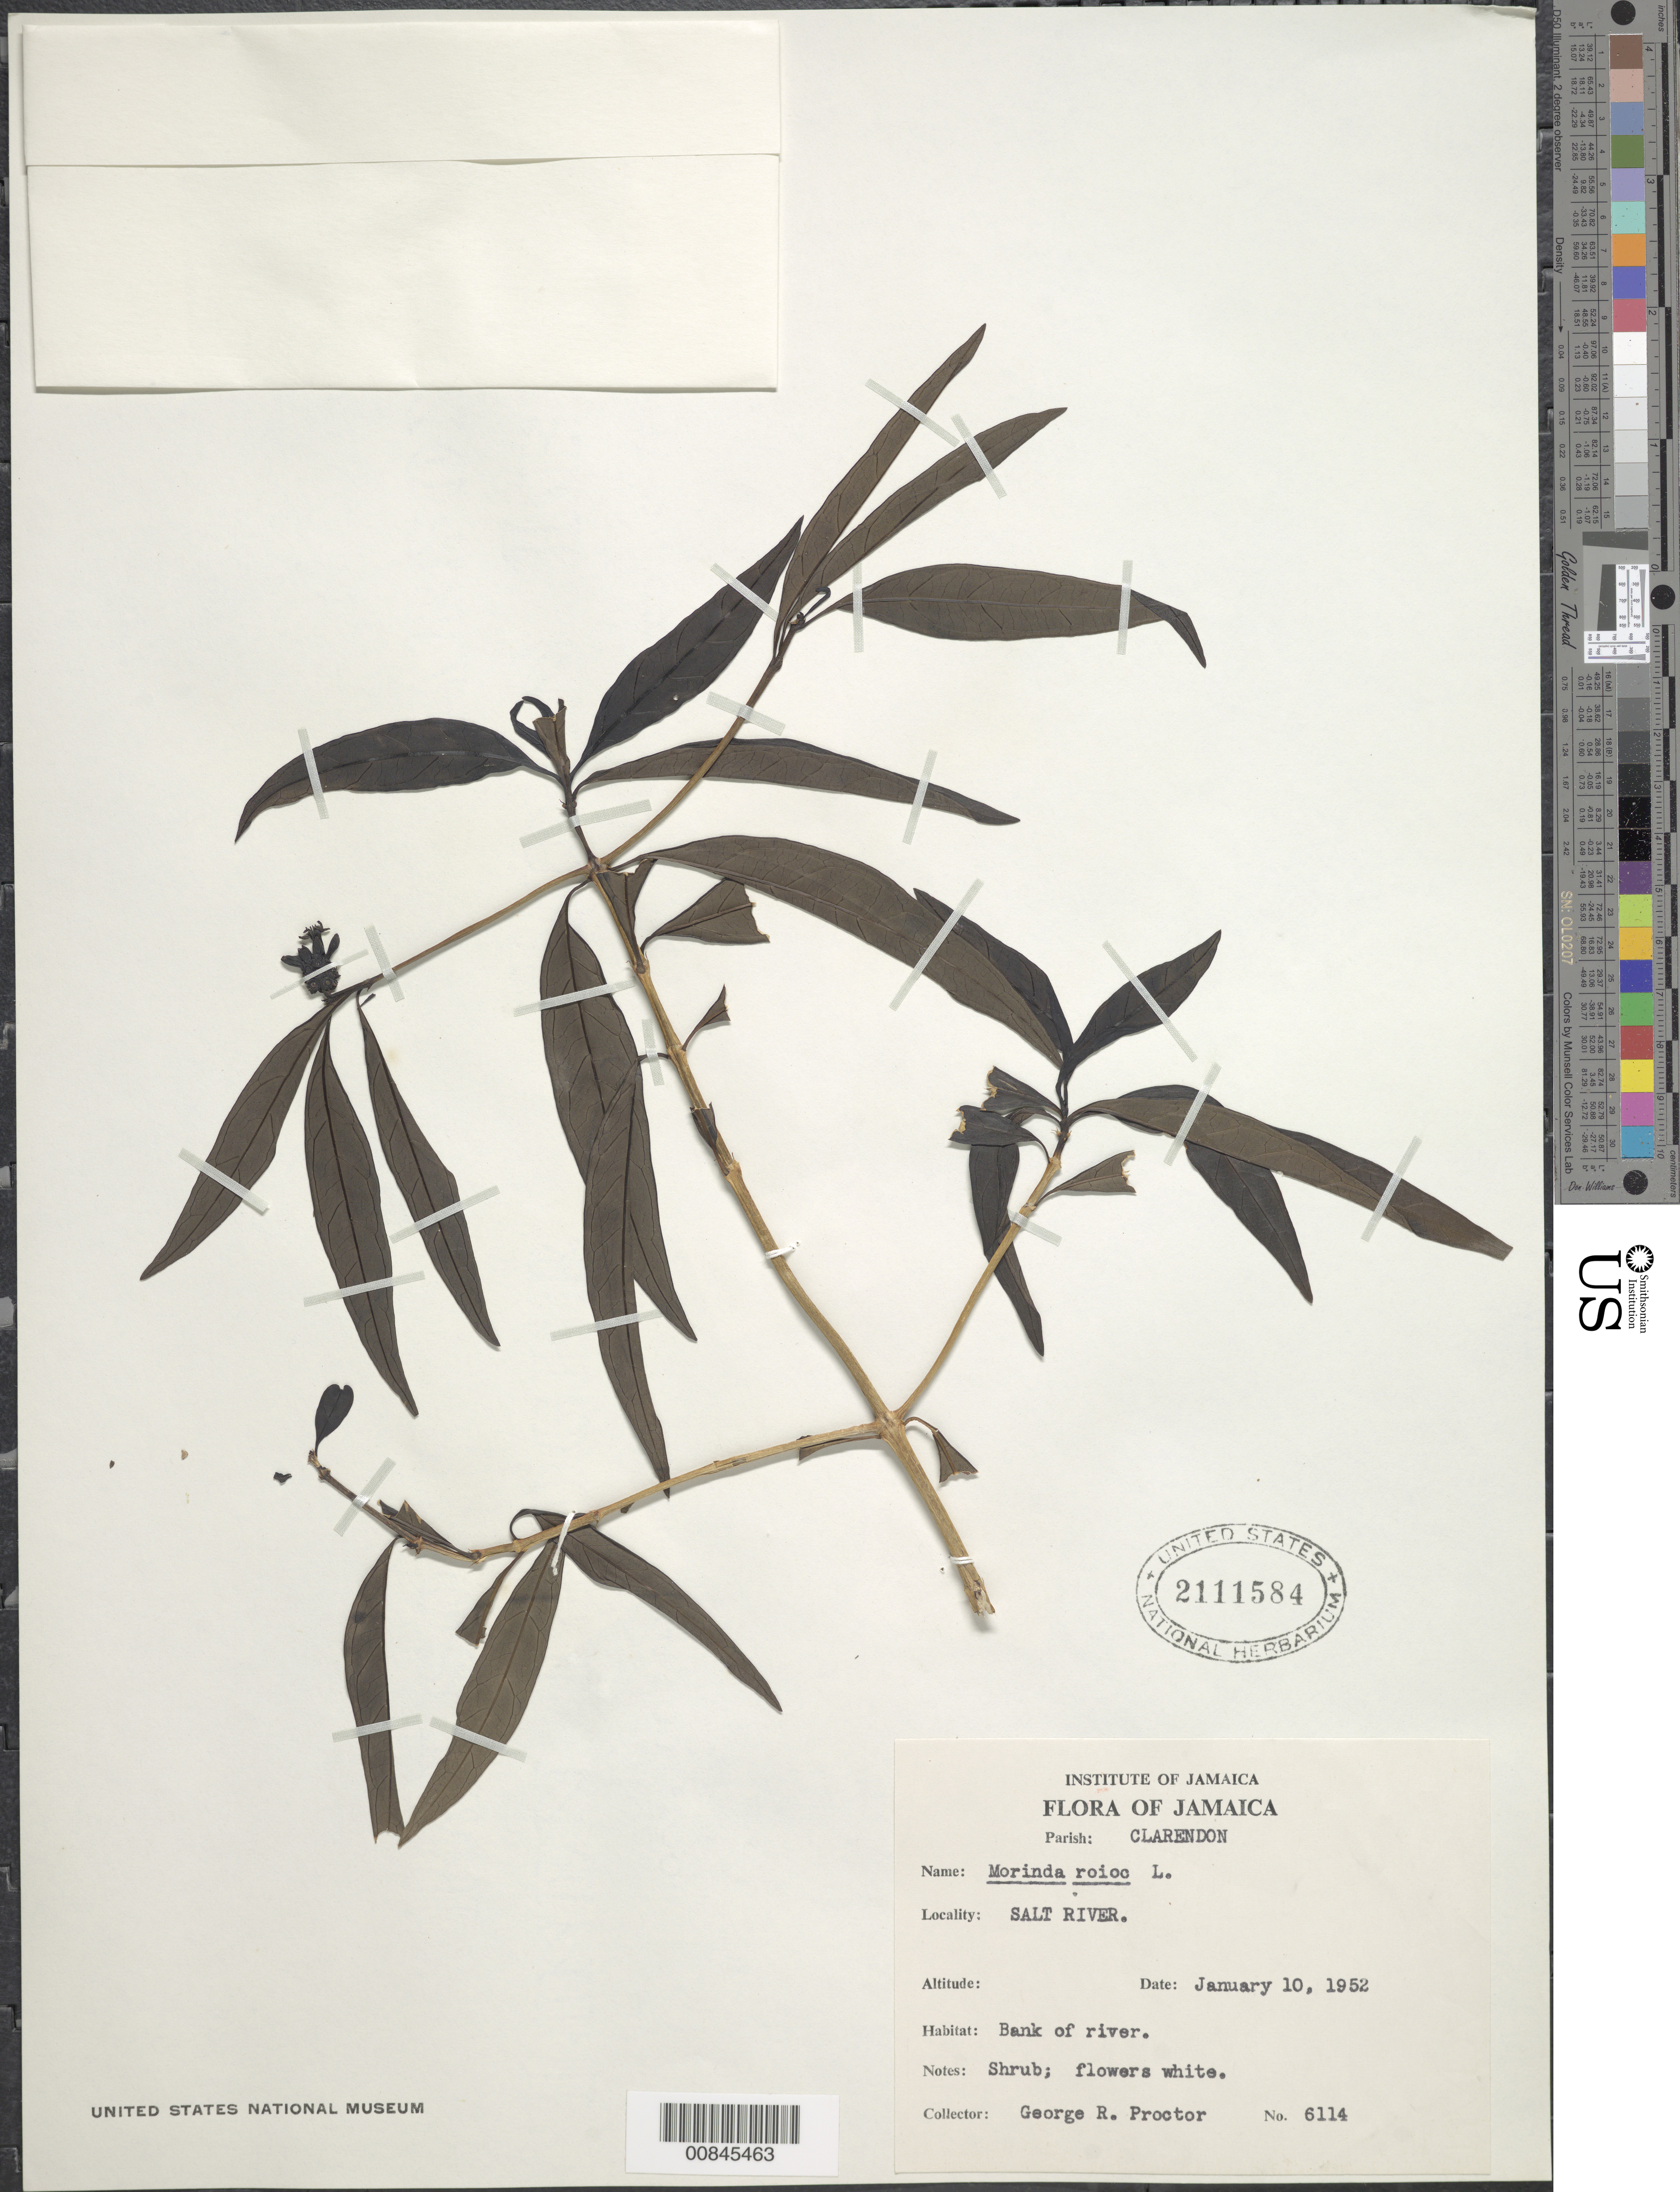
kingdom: Plantae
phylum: Tracheophyta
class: Magnoliopsida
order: Gentianales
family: Rubiaceae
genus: Morinda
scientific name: Morinda royoc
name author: L.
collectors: G. R. Proctor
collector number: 6114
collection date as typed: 10 Jan 1952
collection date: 1952-01-10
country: Jamaica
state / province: Clarendon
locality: Salt River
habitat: Bank of river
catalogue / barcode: US 2111584